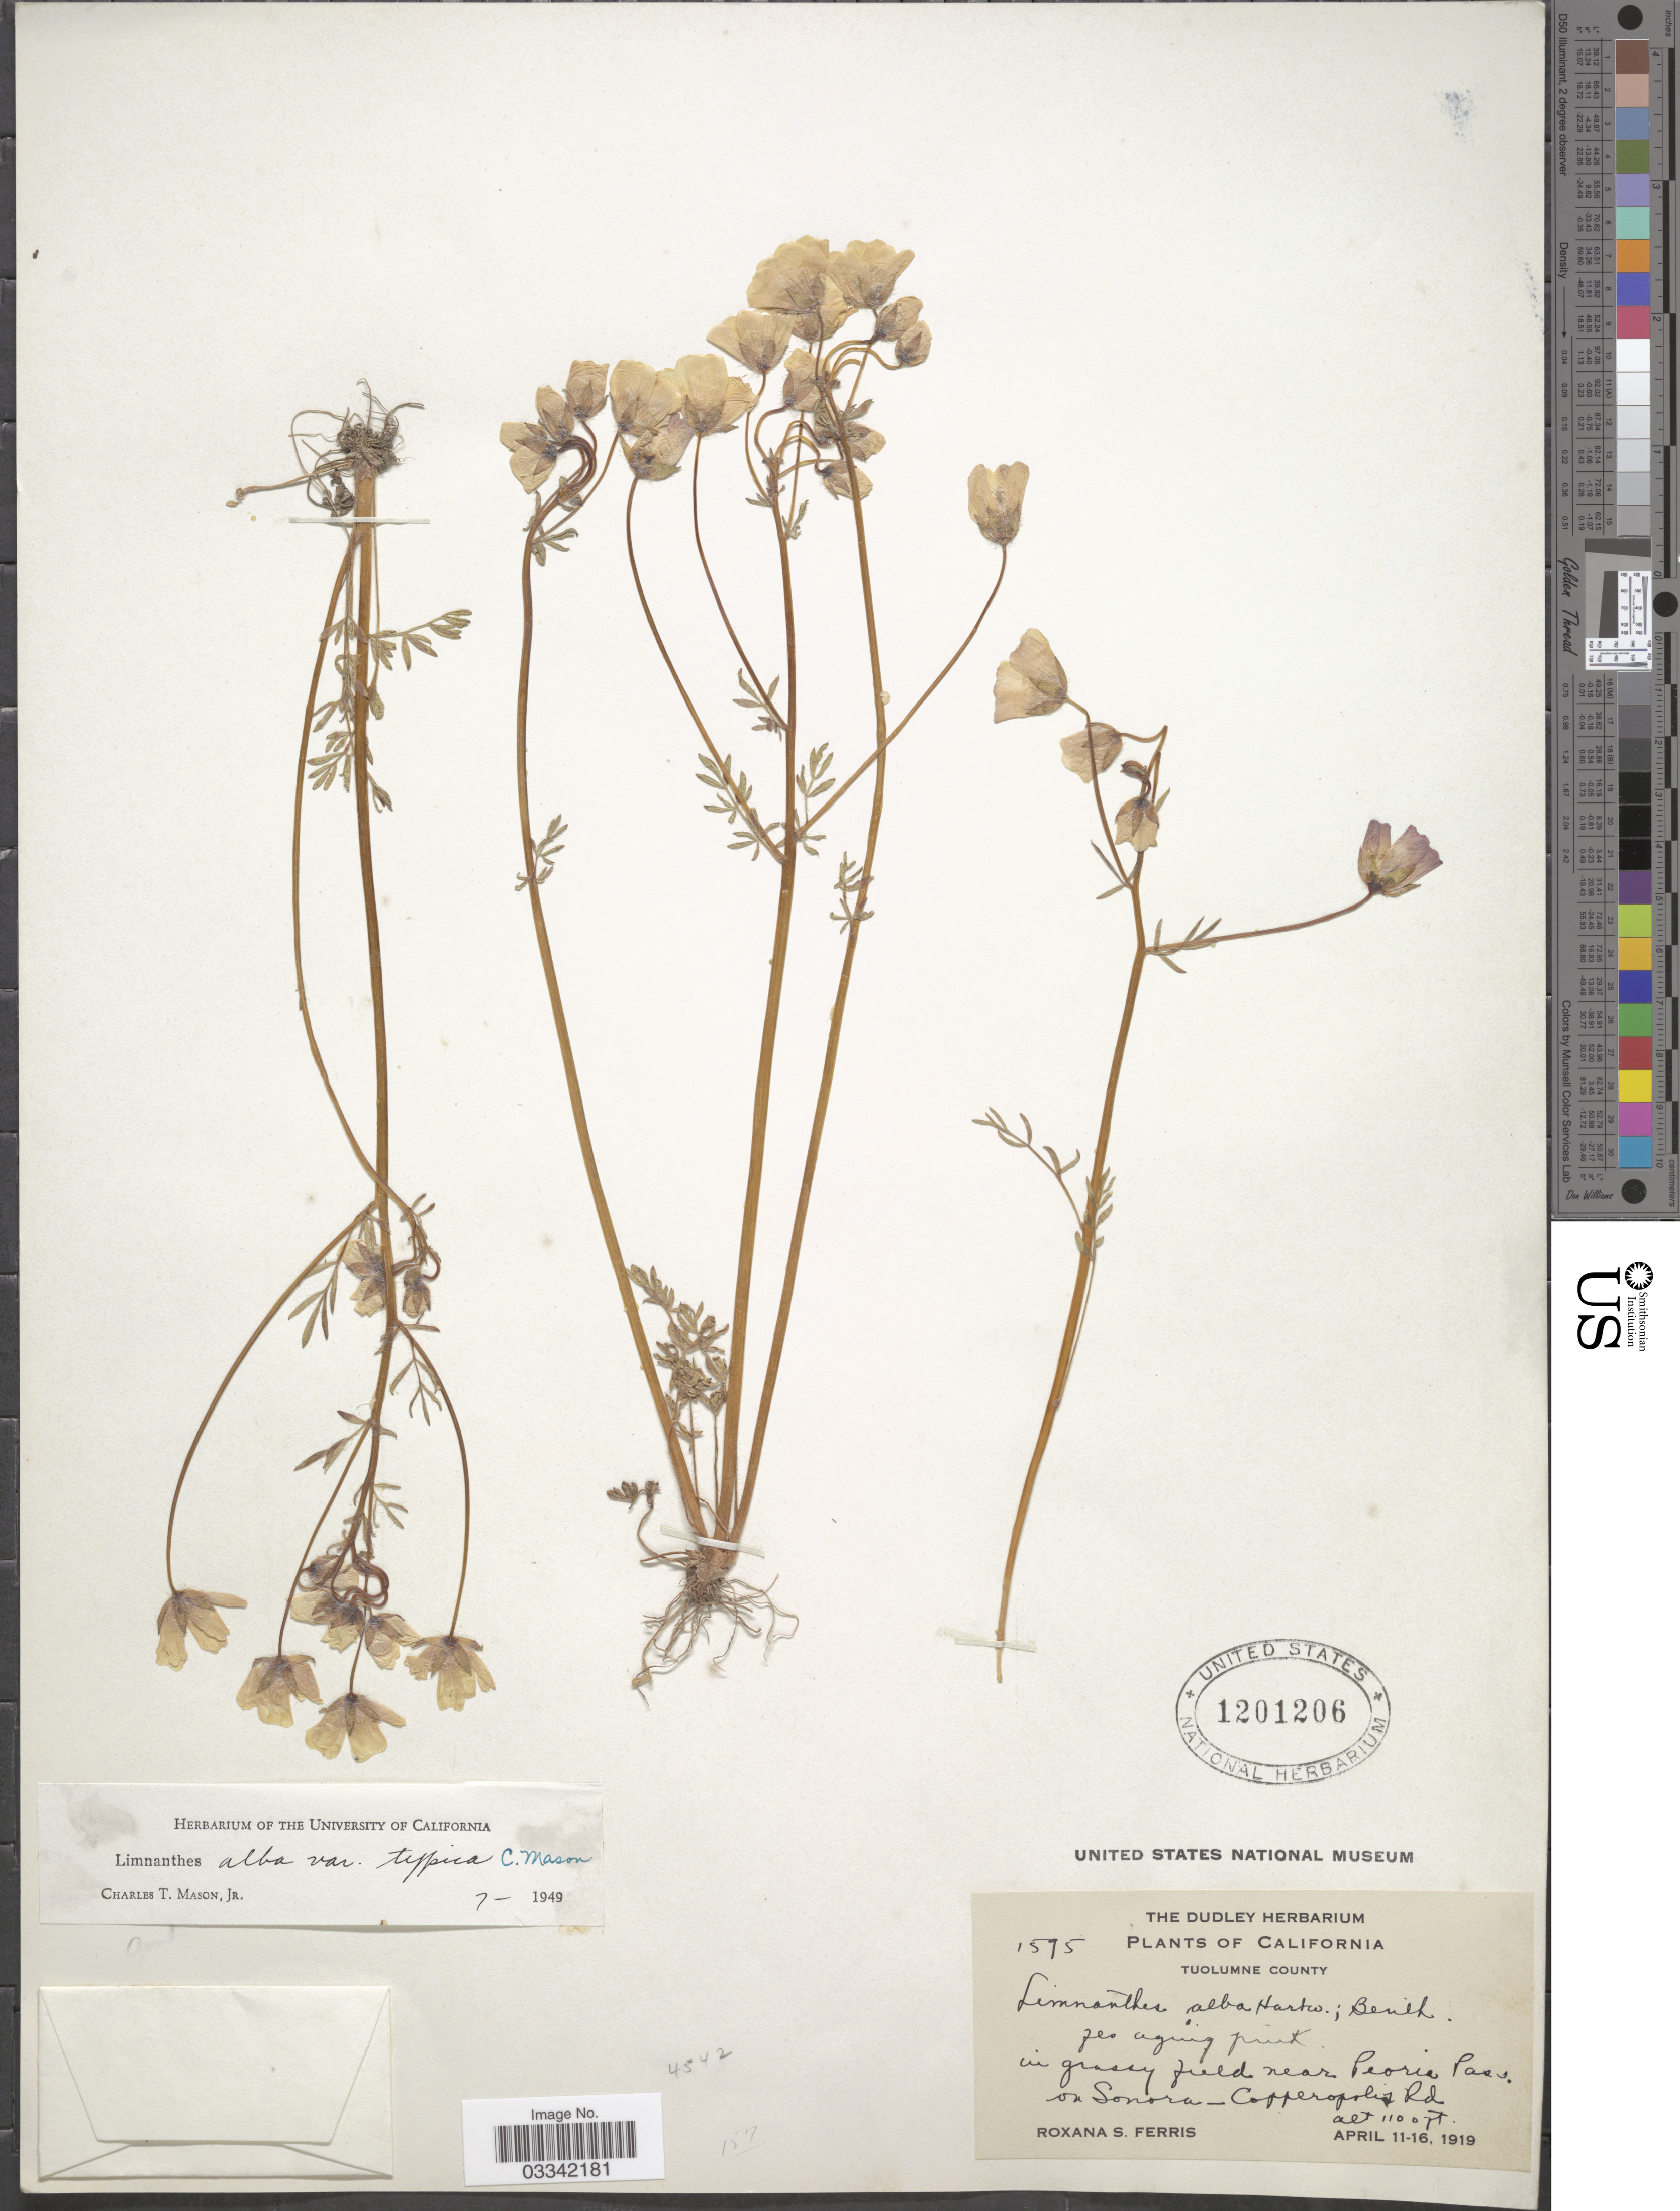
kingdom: Plantae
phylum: Tracheophyta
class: Magnoliopsida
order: Brassicales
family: Limnanthaceae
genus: Limnanthes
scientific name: Limnanthes alba subsp. alba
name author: Hartw. ex Benth.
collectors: R. S. Ferris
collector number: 1595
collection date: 1919-04-11/1919-04-16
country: United States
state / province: California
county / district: Tuolumne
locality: Tuolumne County, in grassy field near Peoria Pass on Sonora-Copperopolis Rd.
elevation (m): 335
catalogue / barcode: US 1201206